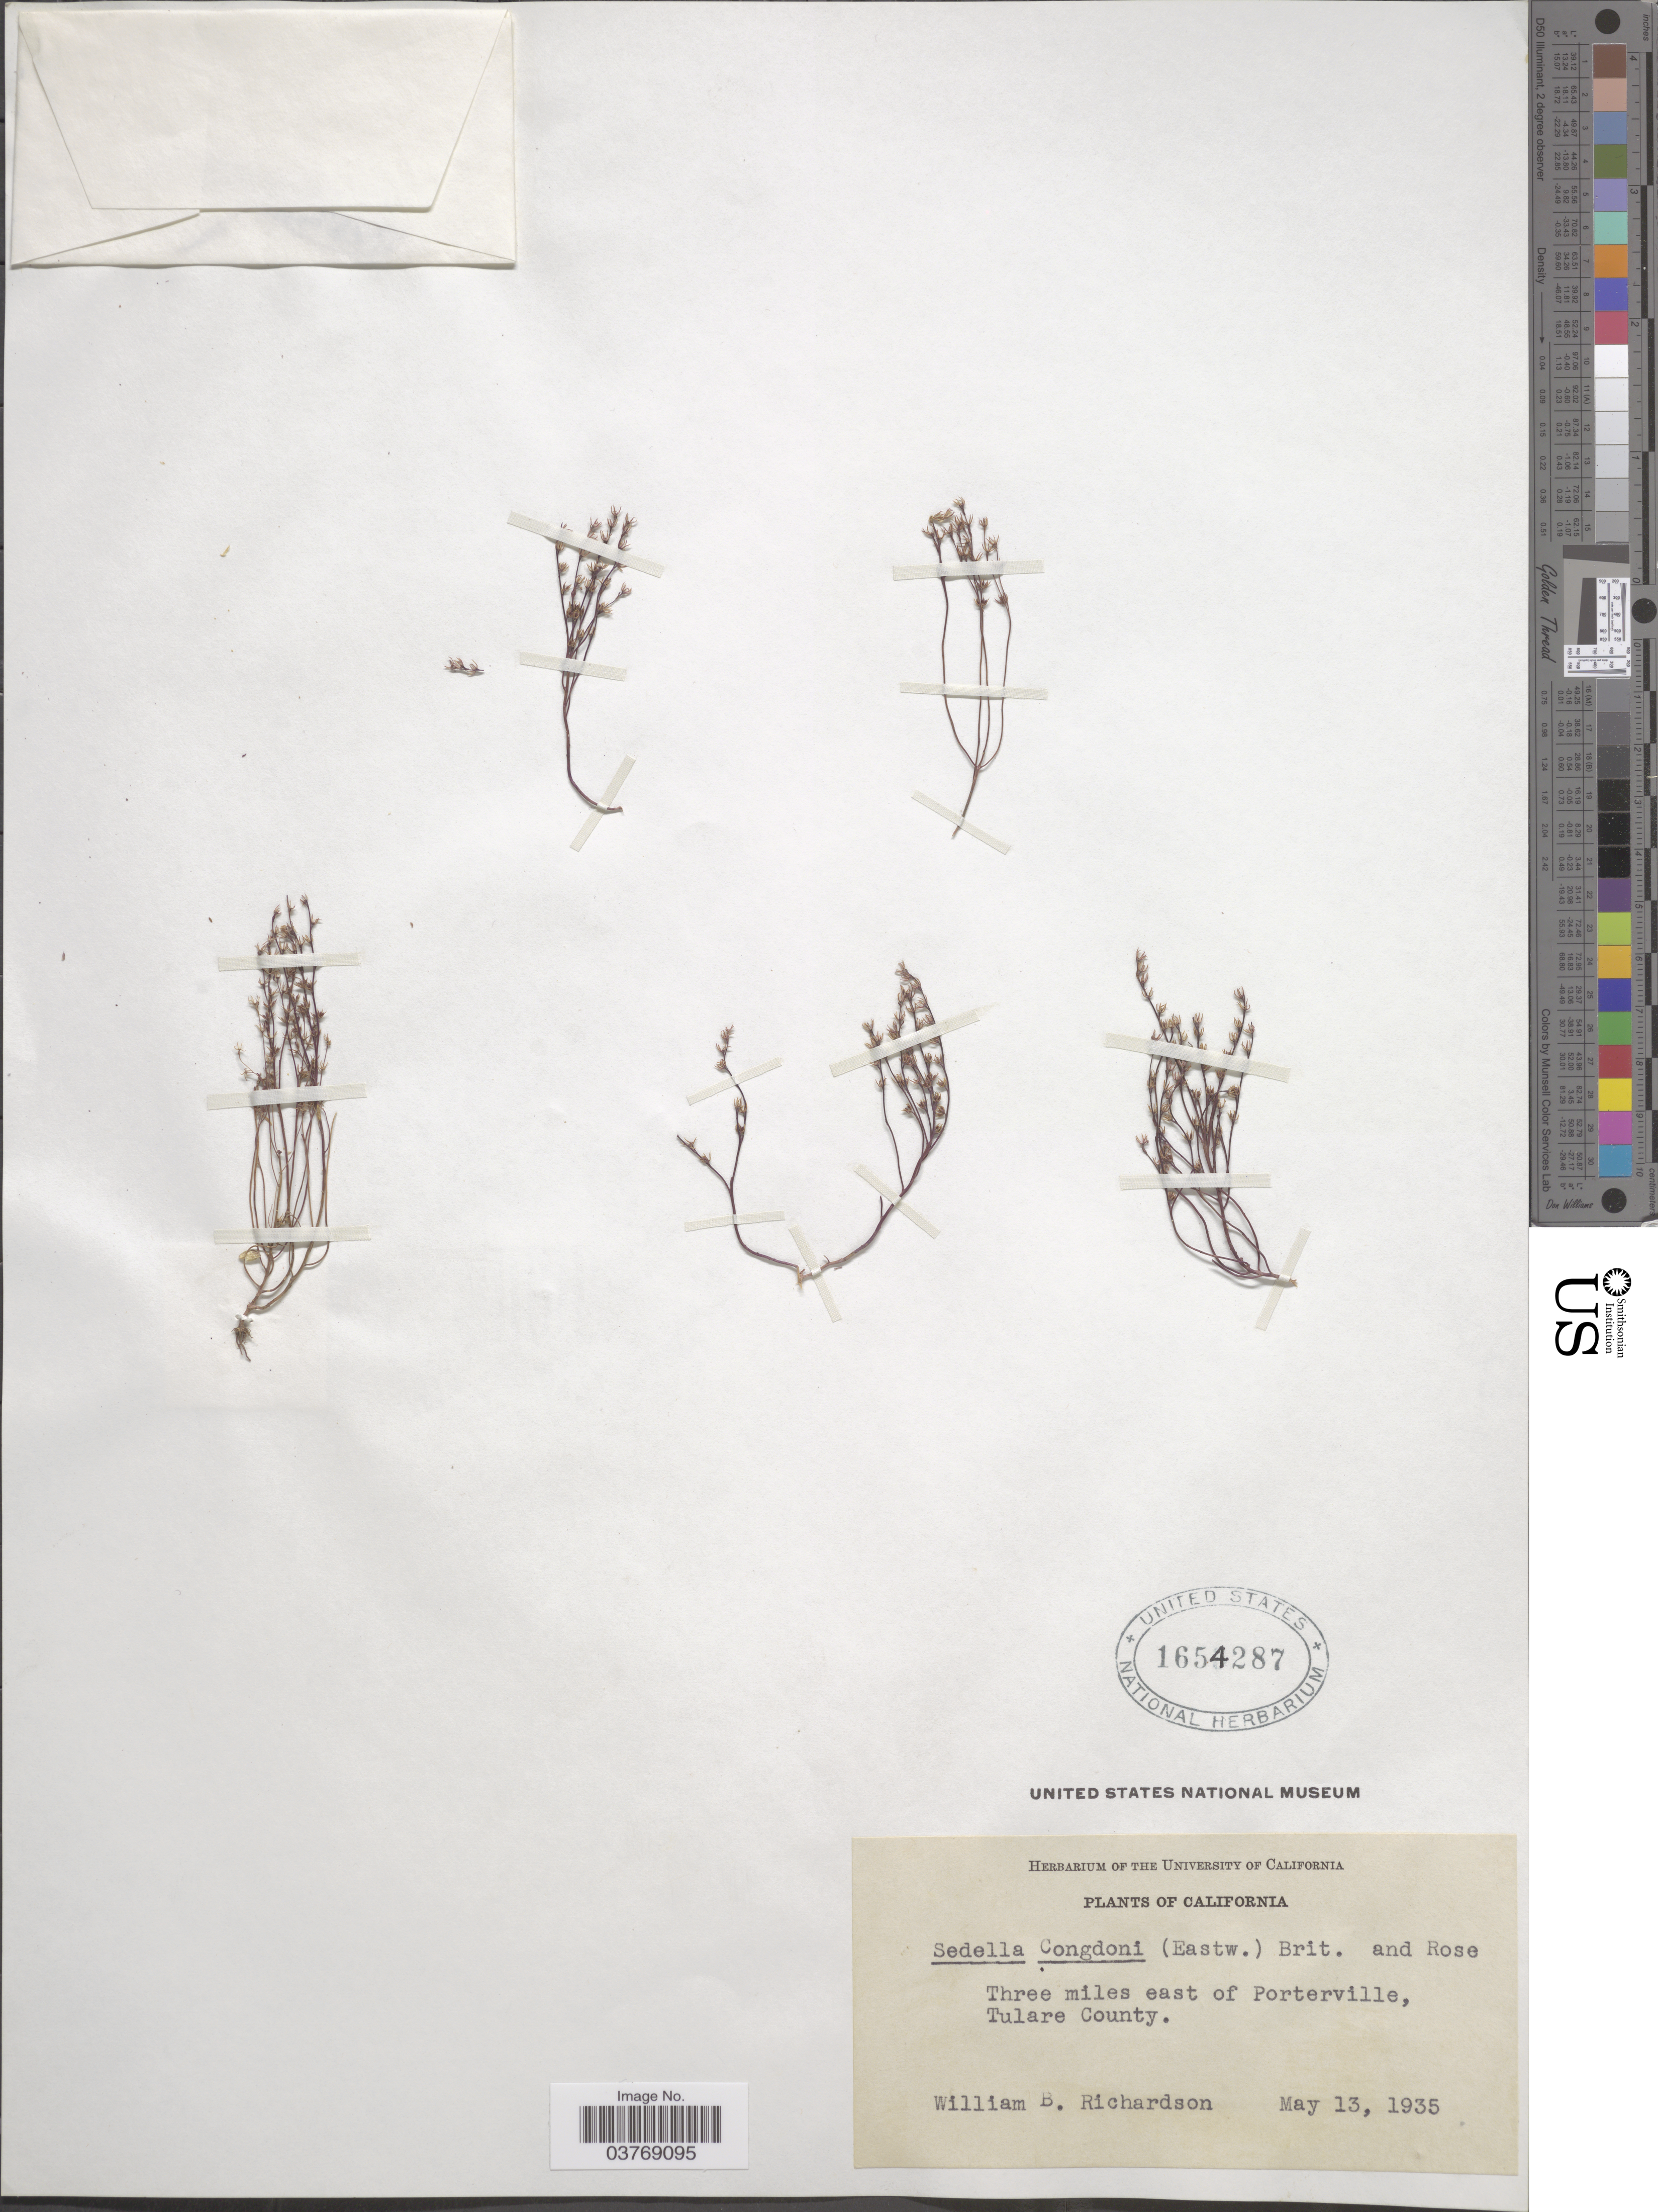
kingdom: Plantae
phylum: Tracheophyta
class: Magnoliopsida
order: Saxifragales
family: Crassulaceae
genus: Sedella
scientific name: Sedella congdonii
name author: (Eastw.) Britton & Rose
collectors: W. Richardson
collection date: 1935-05-13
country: United States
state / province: California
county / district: Tulare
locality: Three miles east of Porterville, Tulare County.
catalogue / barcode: US 1654287